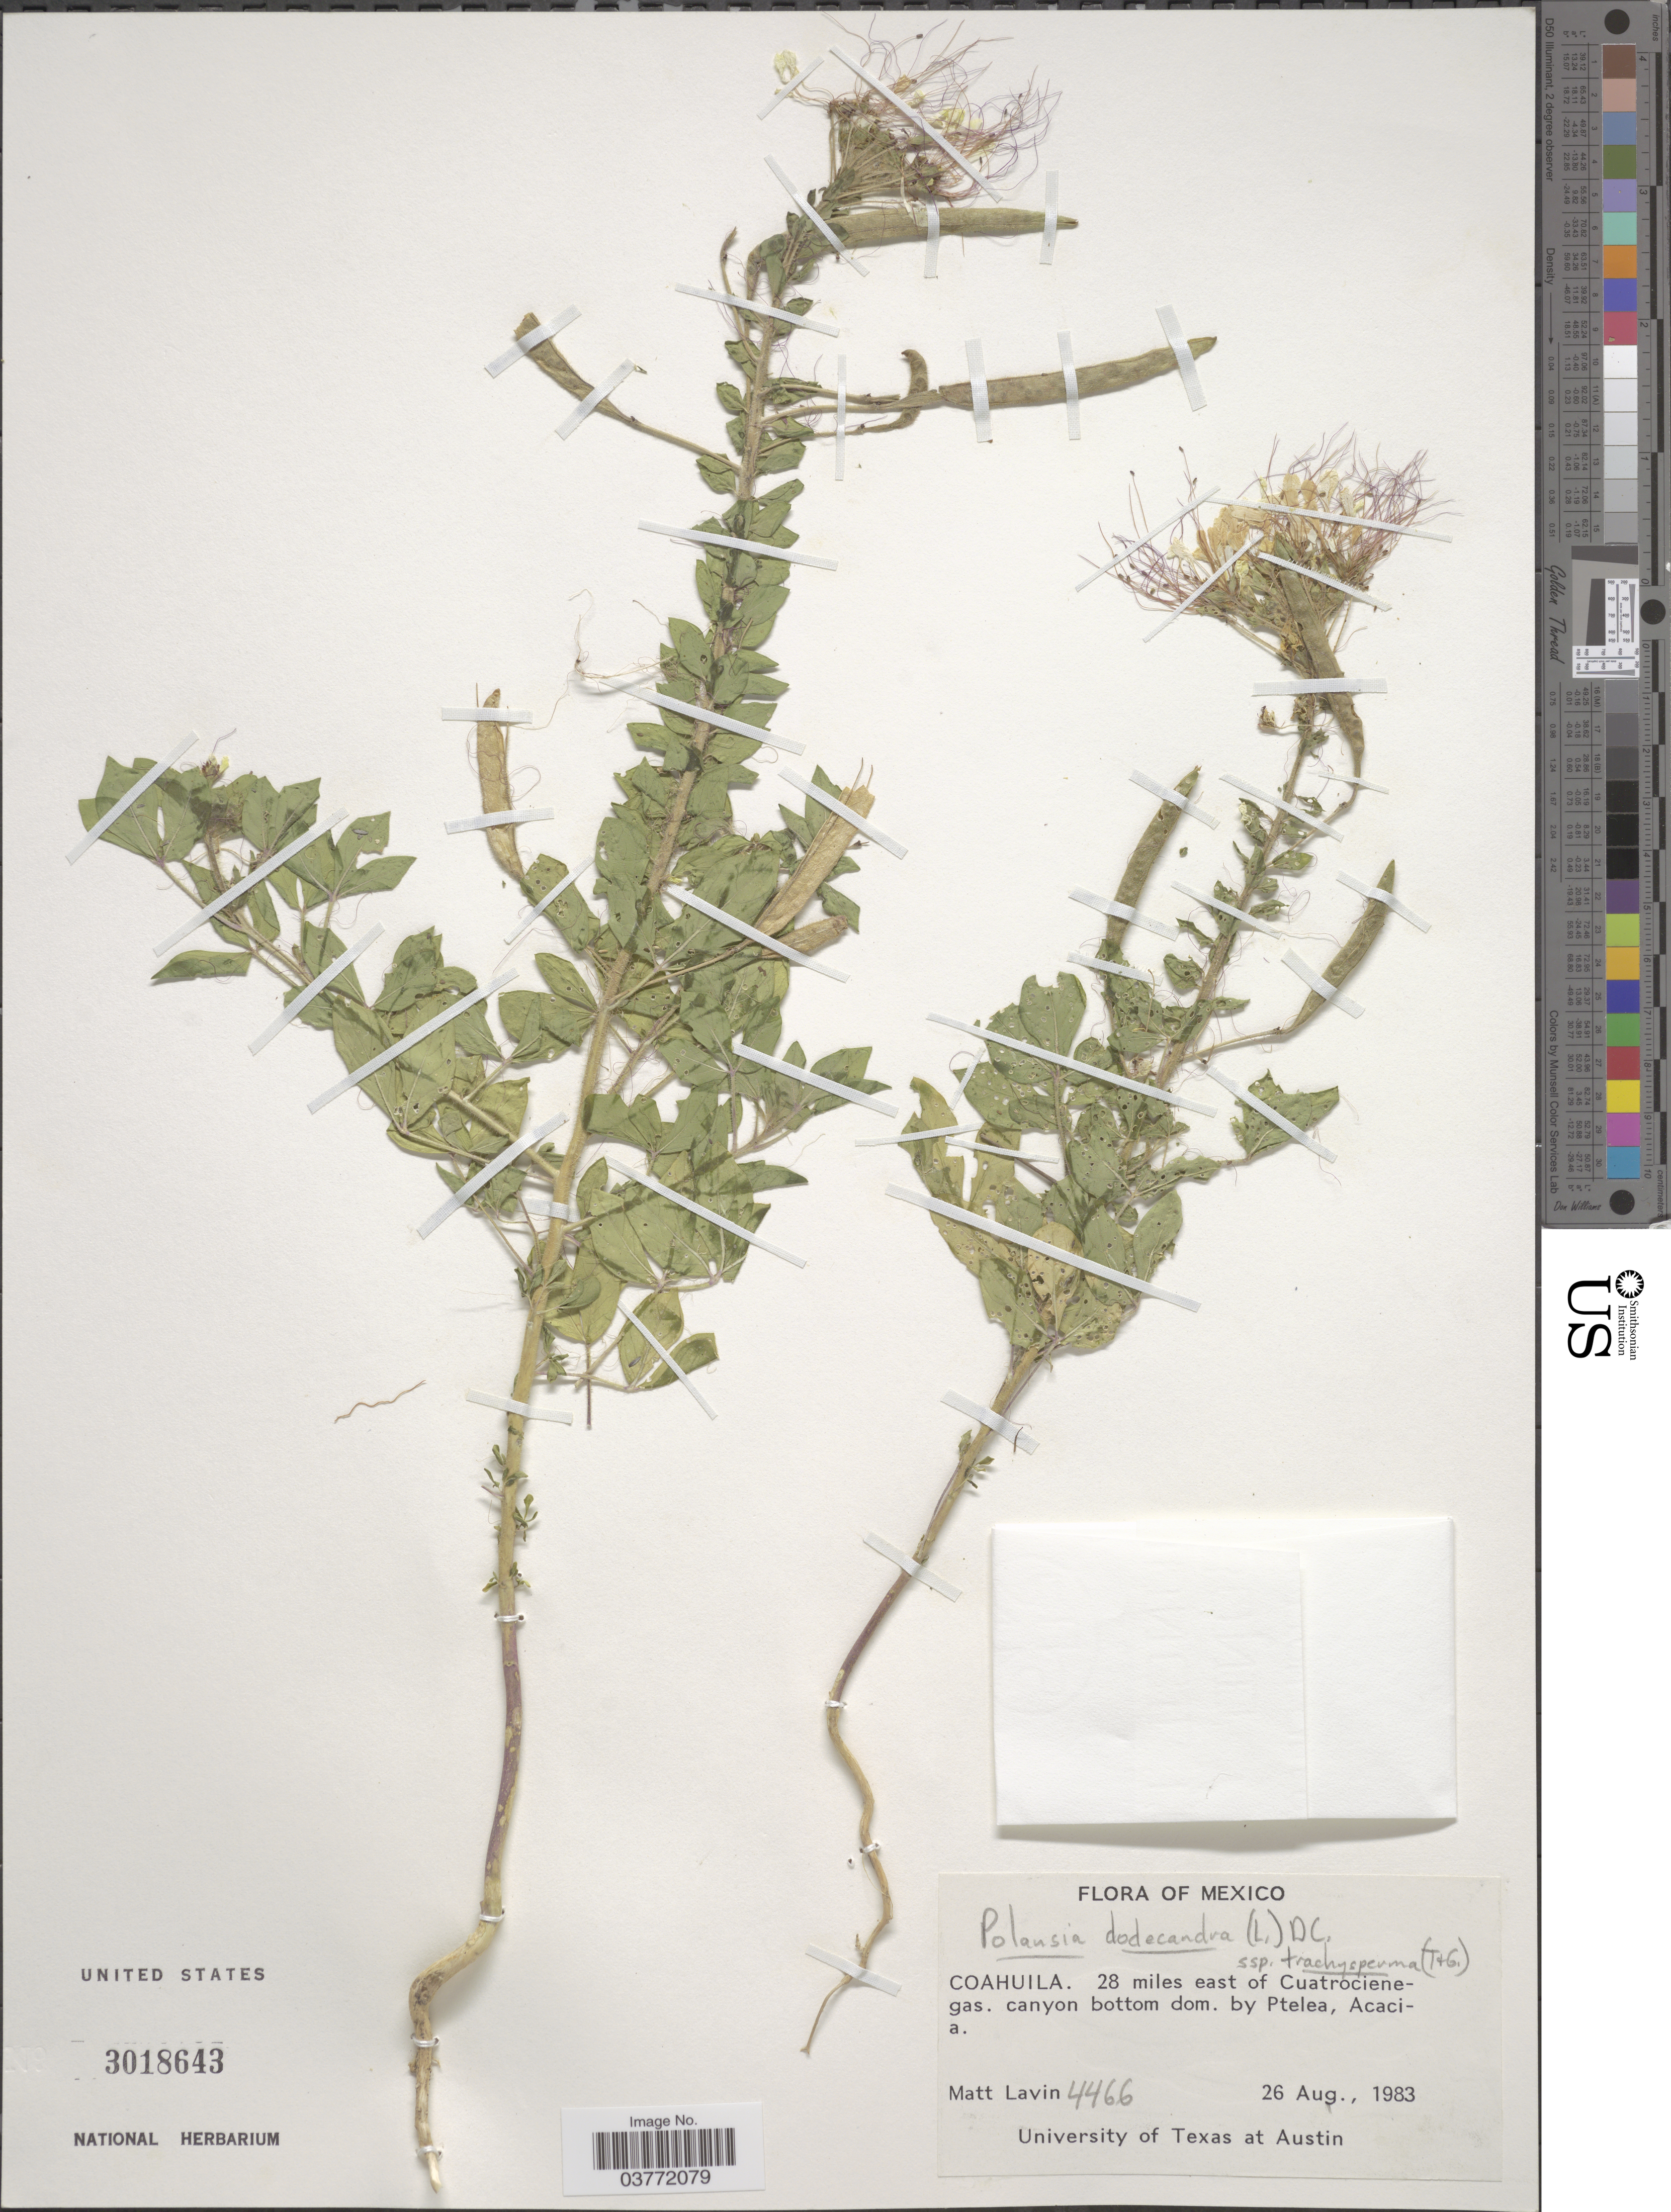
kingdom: Plantae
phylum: Tracheophyta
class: Magnoliopsida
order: Brassicales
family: Cleomaceae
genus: Polanisia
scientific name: Polanisia trachysperma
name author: Torr. & A. Gray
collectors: M. Lavin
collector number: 4466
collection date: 1983-08-26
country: Mexico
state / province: Coahuila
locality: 28 miles east of Cuatrocienegas.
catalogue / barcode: US 3018643